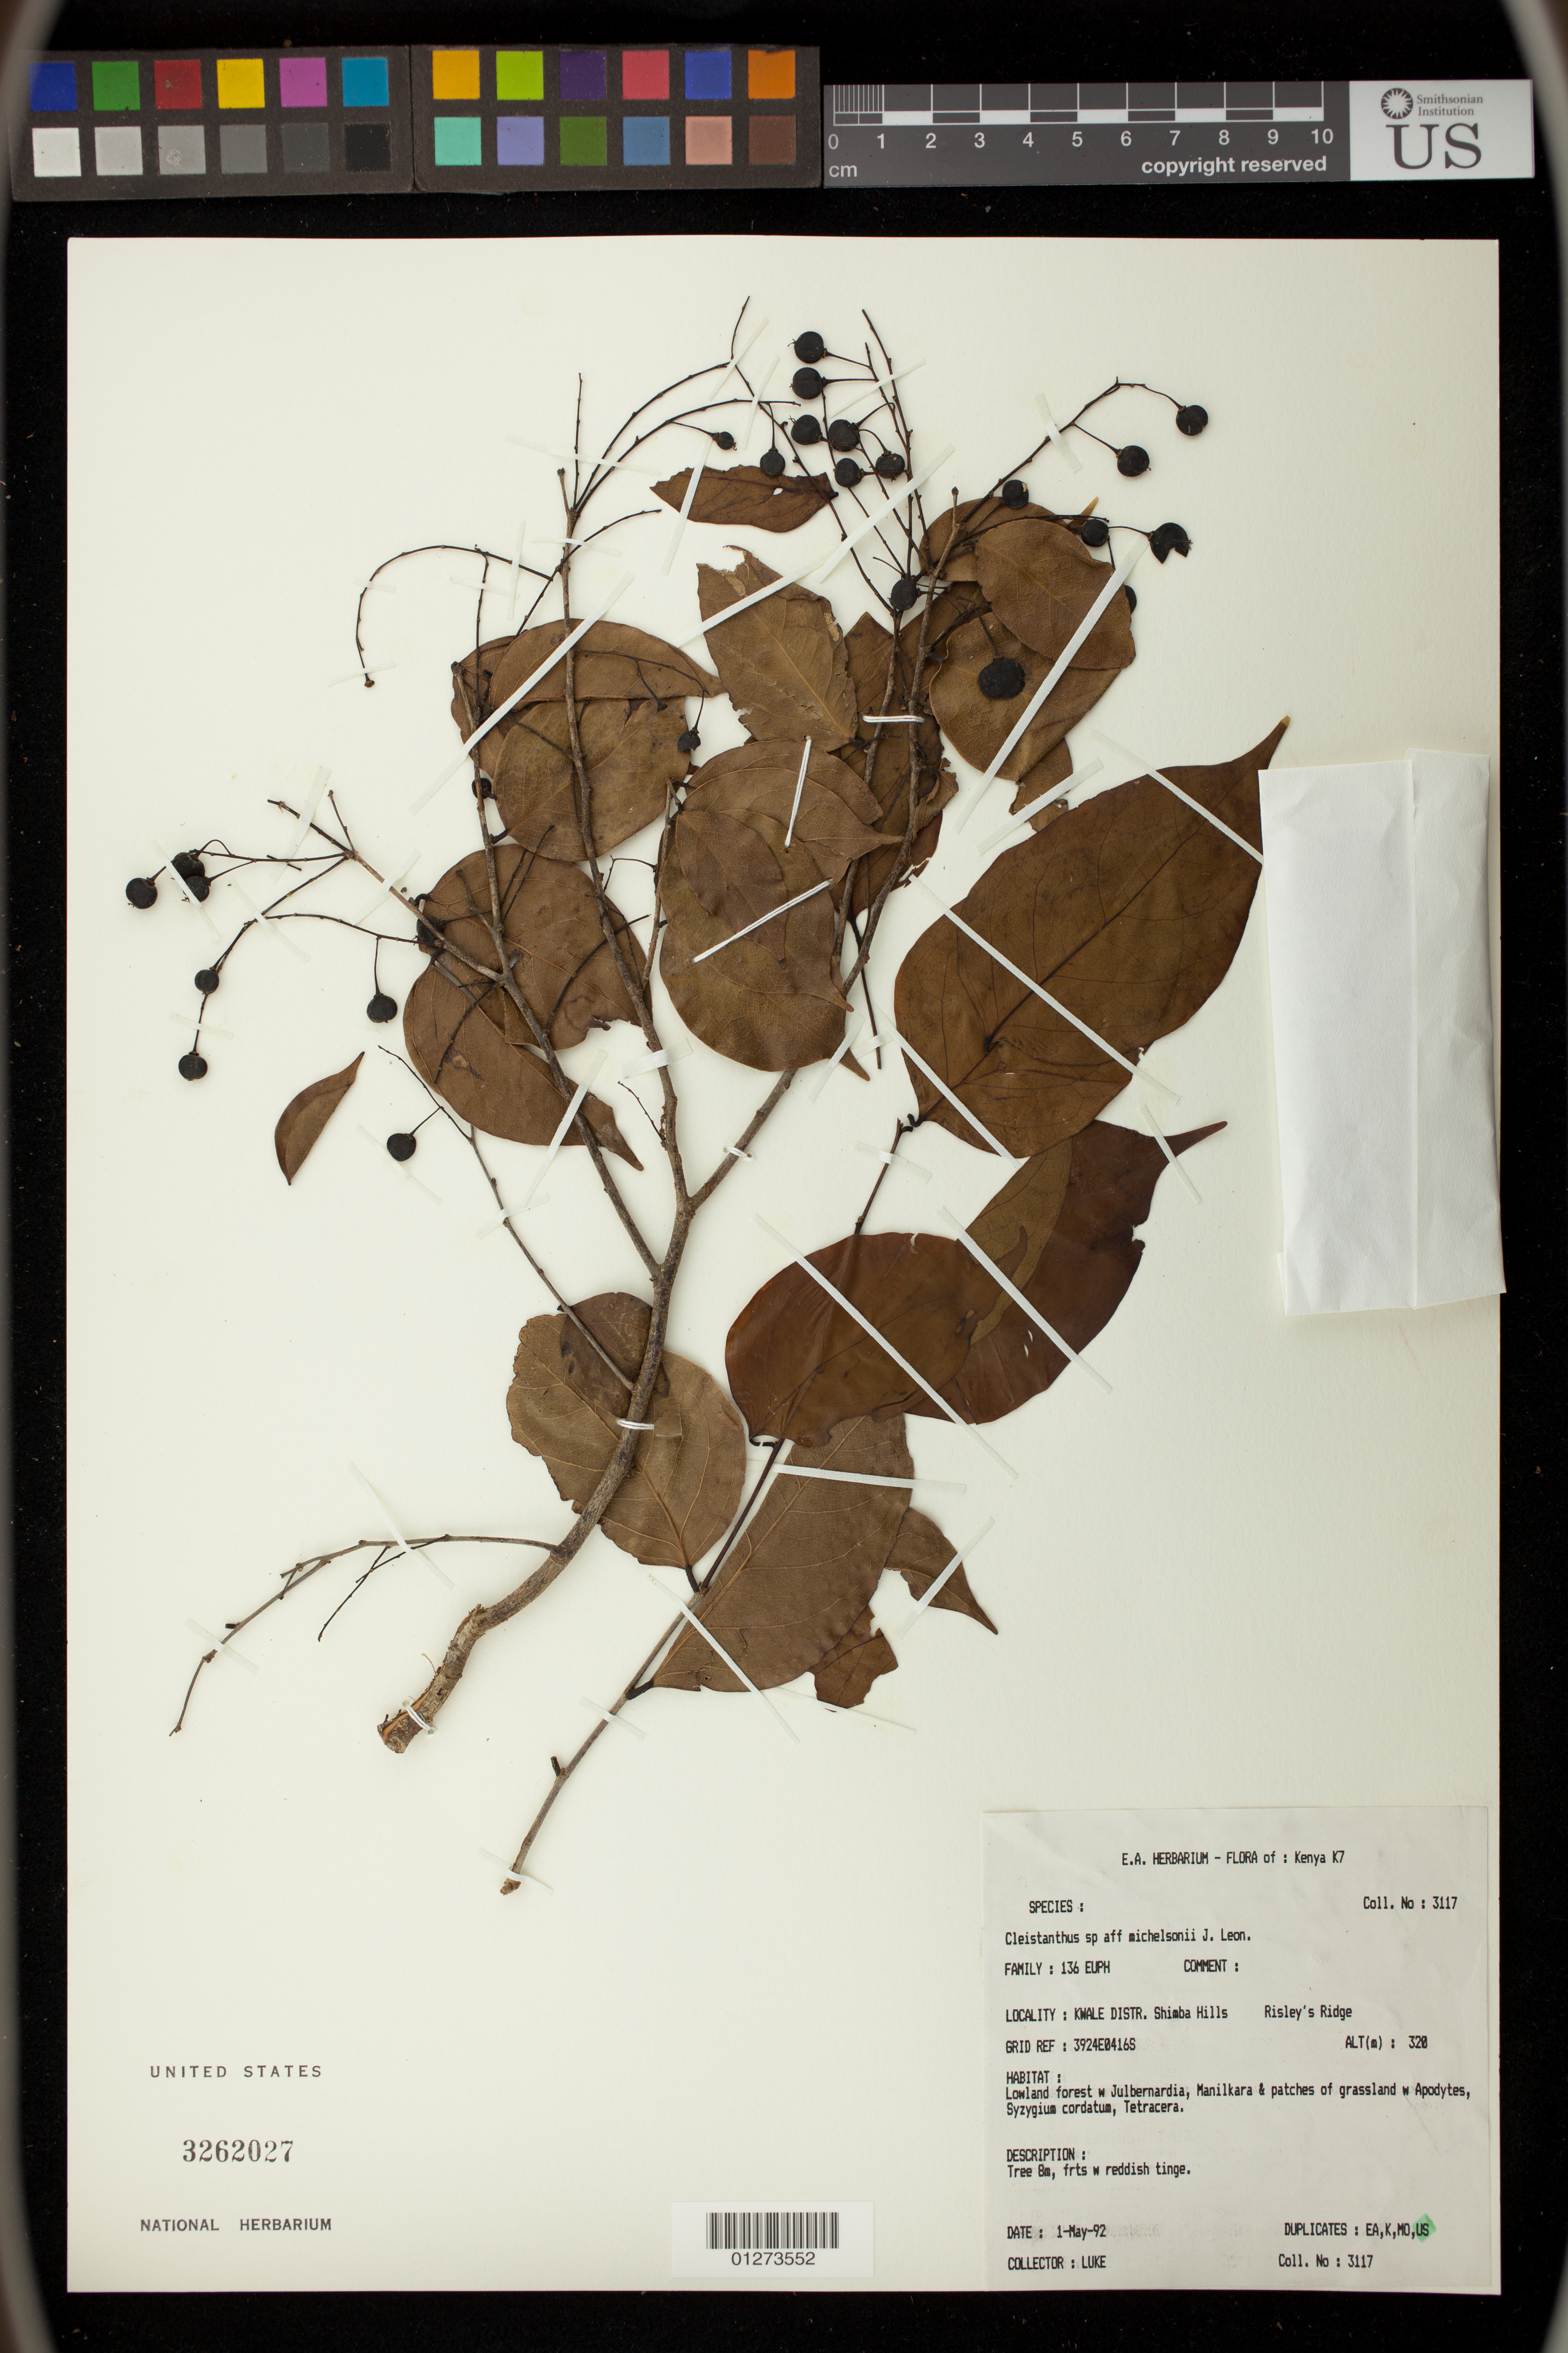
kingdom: Plantae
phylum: Tracheophyta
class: Magnoliopsida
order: Malpighiales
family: Phyllanthaceae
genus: Cleistanthus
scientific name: Cleistanthus michelsonii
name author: J. Léonard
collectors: -. Luke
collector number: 3117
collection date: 1992-05-01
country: Kenya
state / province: Kwale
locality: Kwale Distr. Shimba Hills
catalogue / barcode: US 3262027